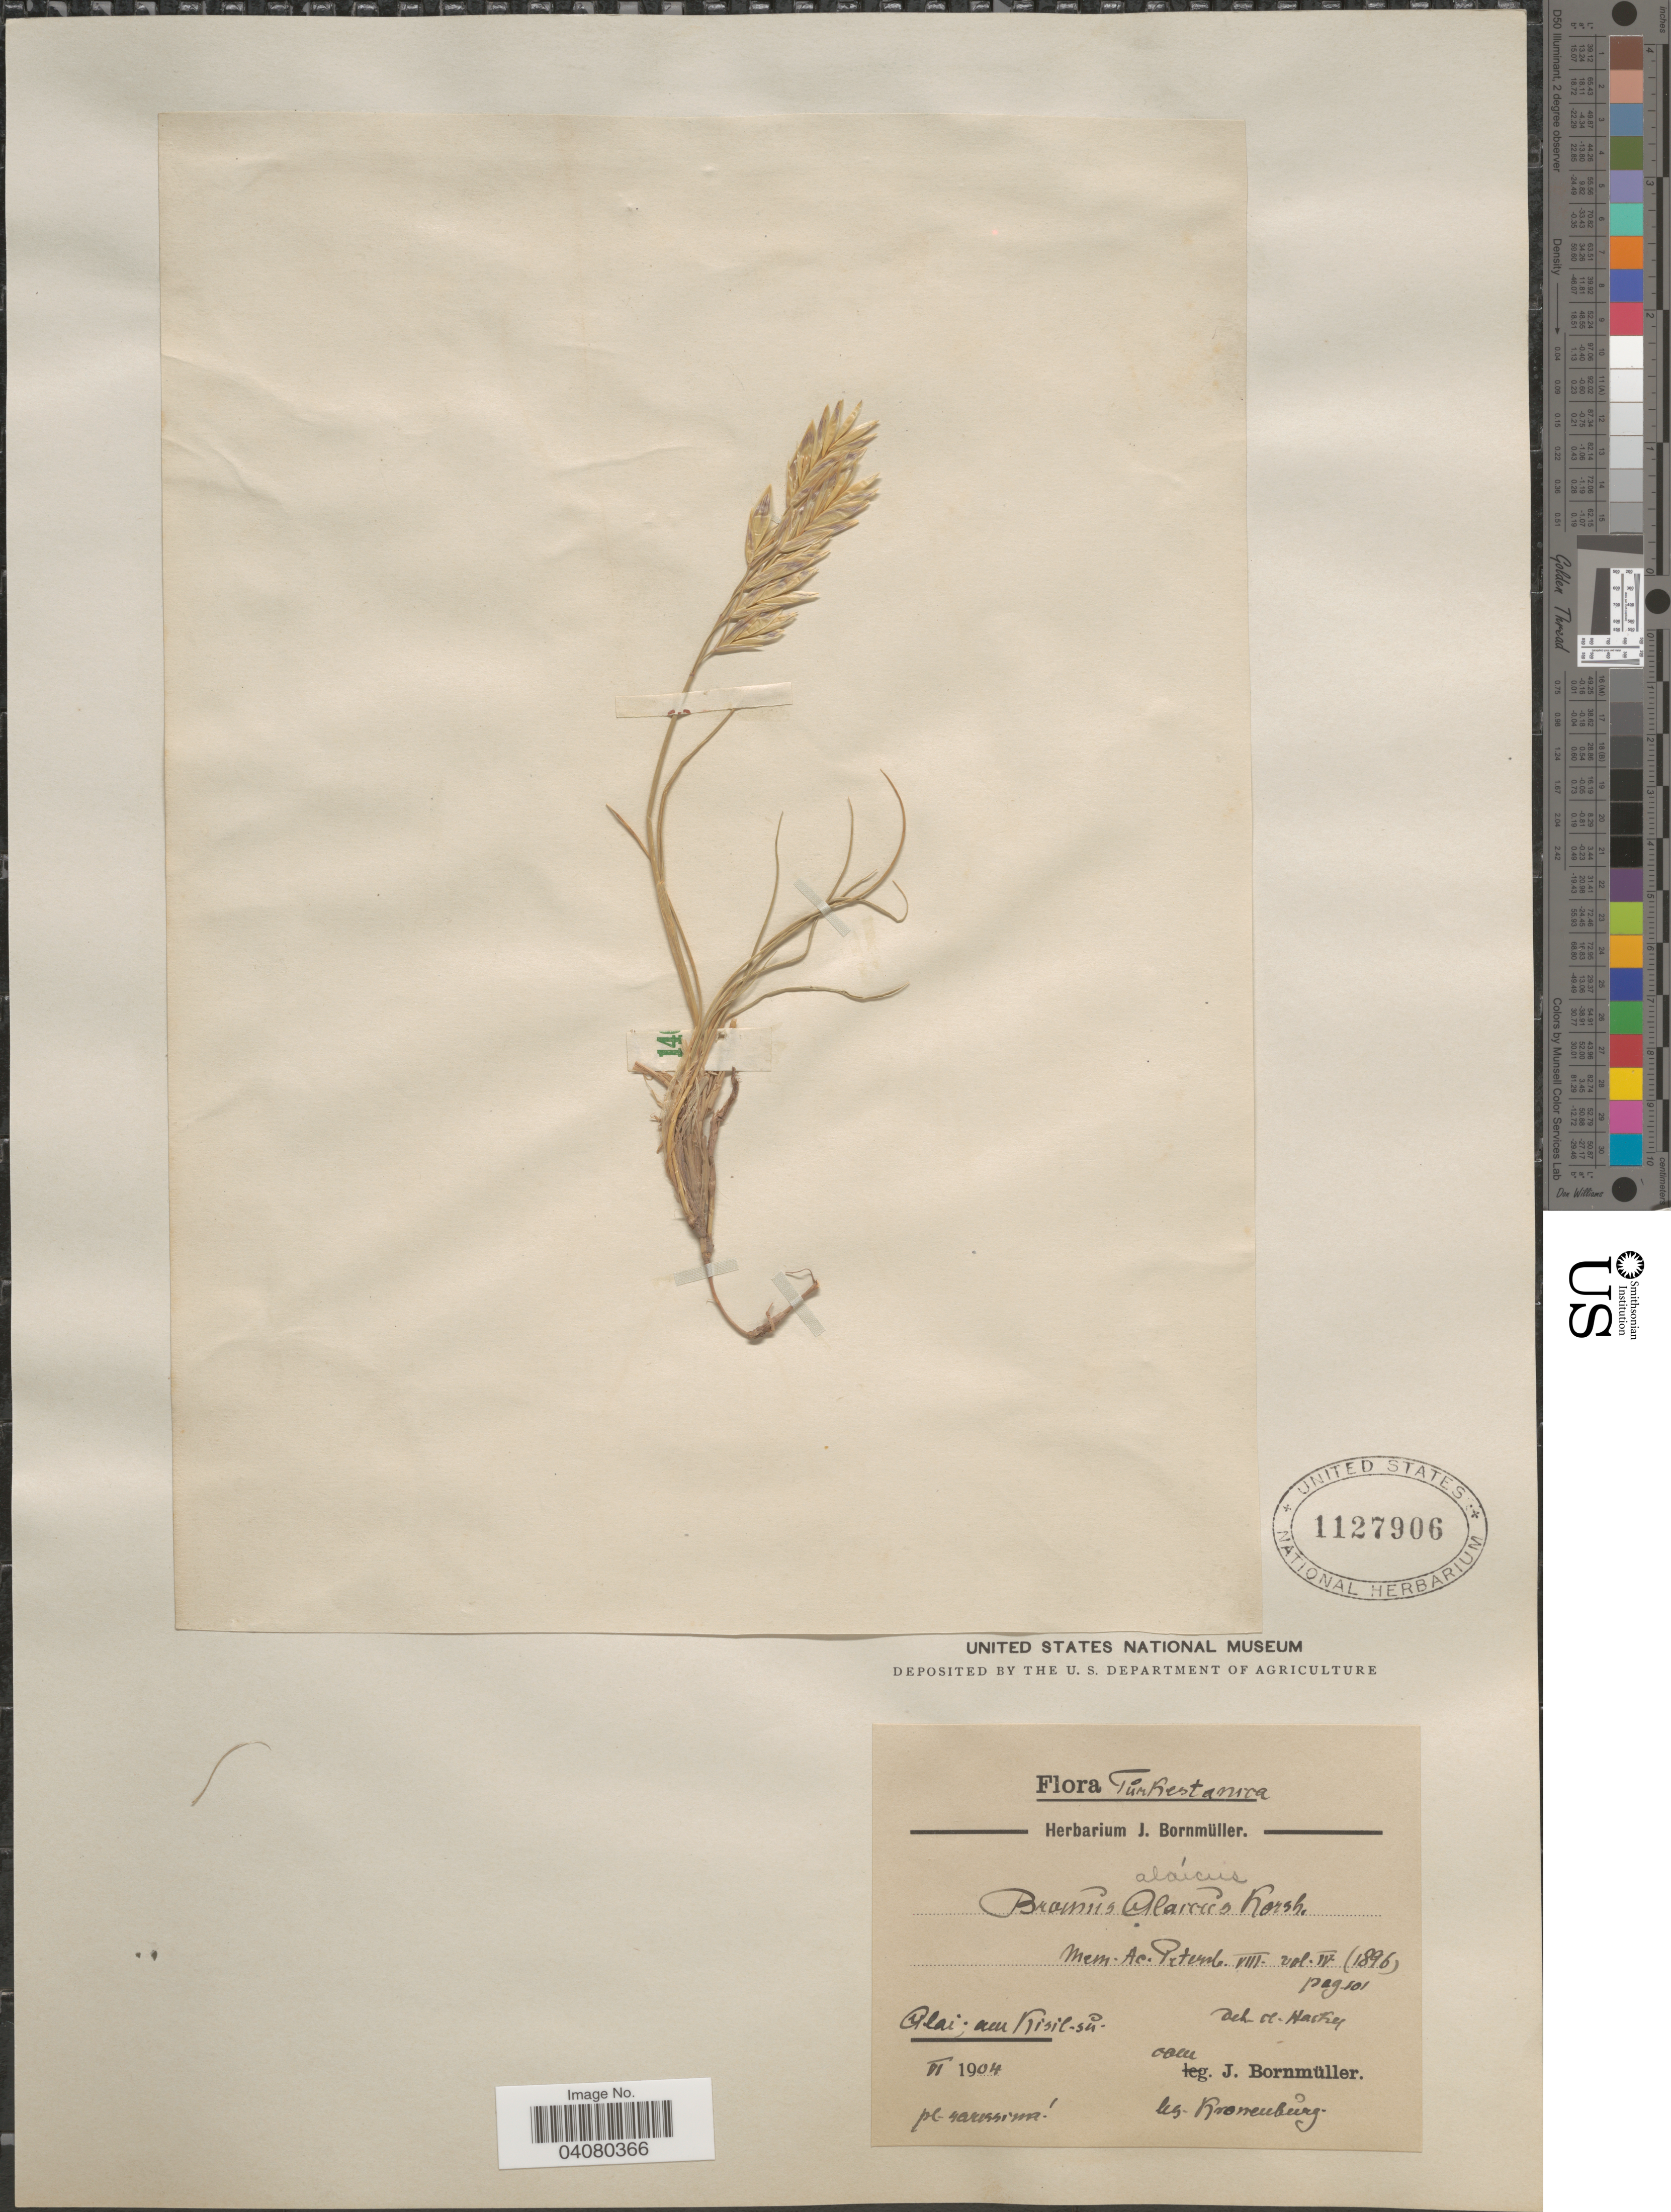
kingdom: Plantae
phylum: Tracheophyta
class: Liliopsida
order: Poales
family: Poaceae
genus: Littledalea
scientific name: Littledalea alaica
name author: (Korsh.) Petrov ex Nevski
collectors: A. Kronenburg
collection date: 1904-06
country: Turkmenistan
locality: Tůrkestanica. Alai; am Kisil-sů.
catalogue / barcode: US 1127906